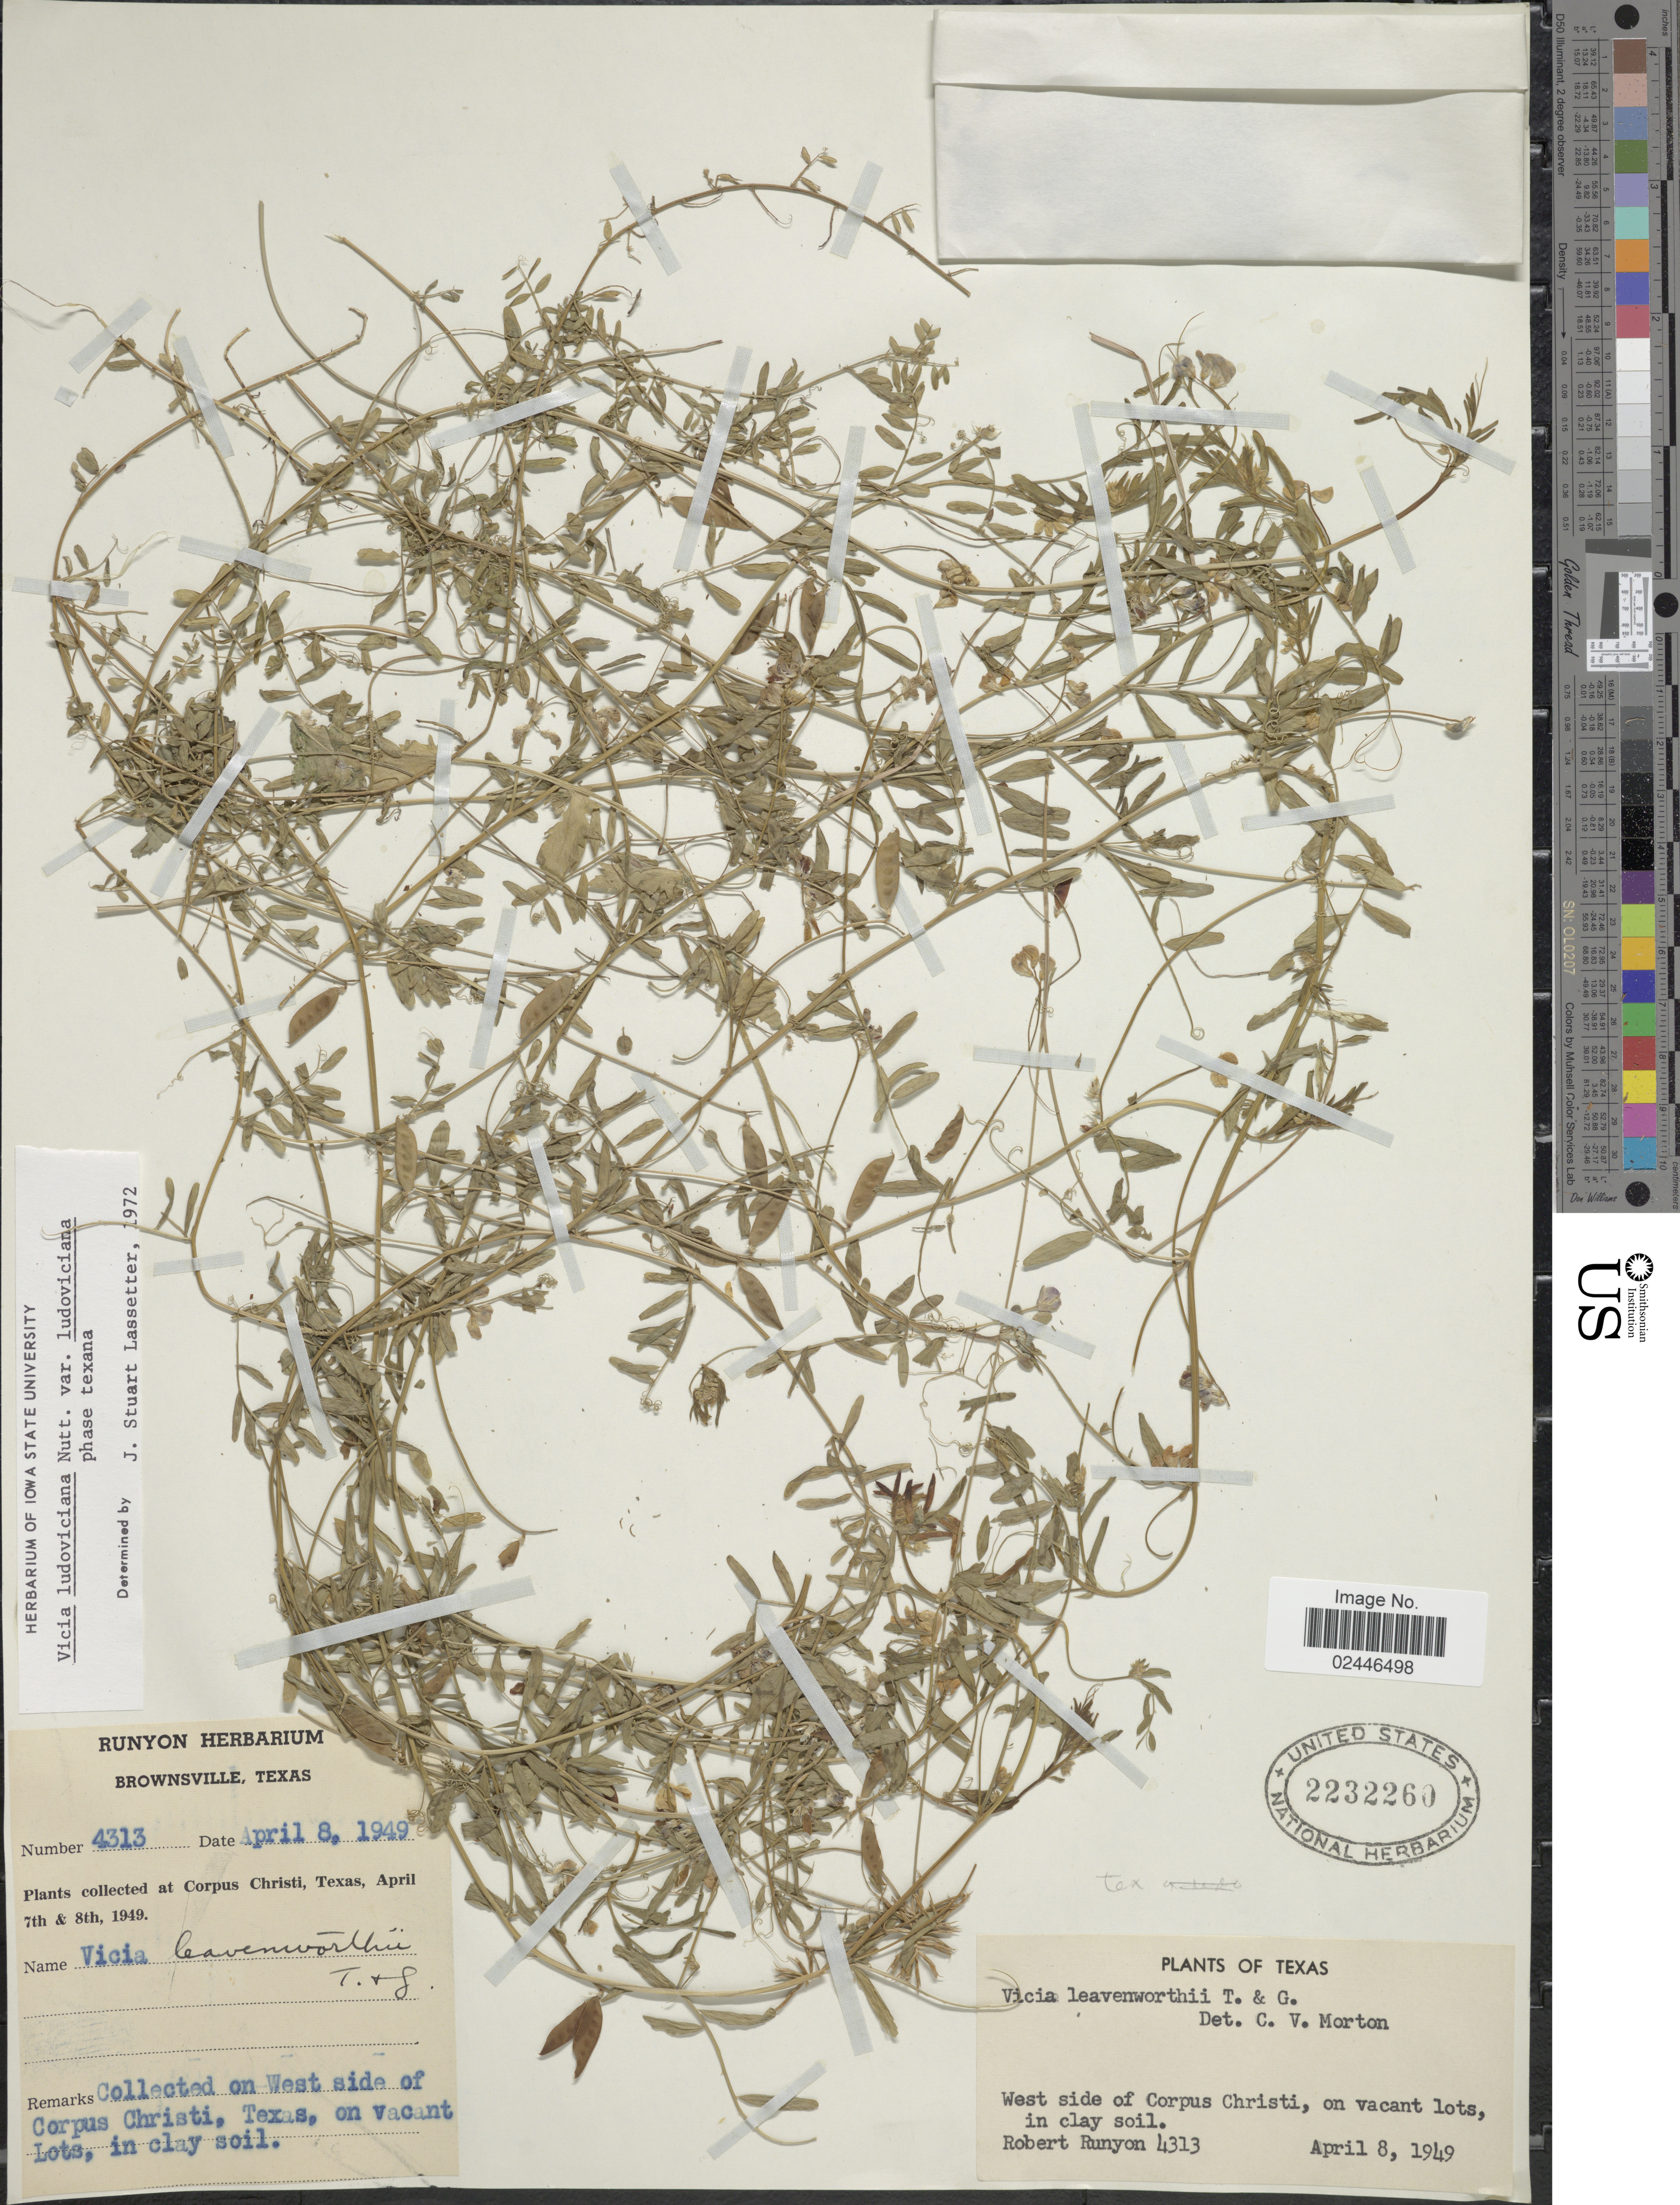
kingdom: Plantae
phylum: Tracheophyta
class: Magnoliopsida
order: Fabales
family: Fabaceae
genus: Vicia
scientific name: Vicia ludoviciana var. ludoviciana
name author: Nutt. ex Torr. & A. Gray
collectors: R. Runyon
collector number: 4313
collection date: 1949-04-08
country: United States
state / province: Texas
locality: West side of Corpus Christi, on vacant lots, in clay soil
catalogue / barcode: US 2232260